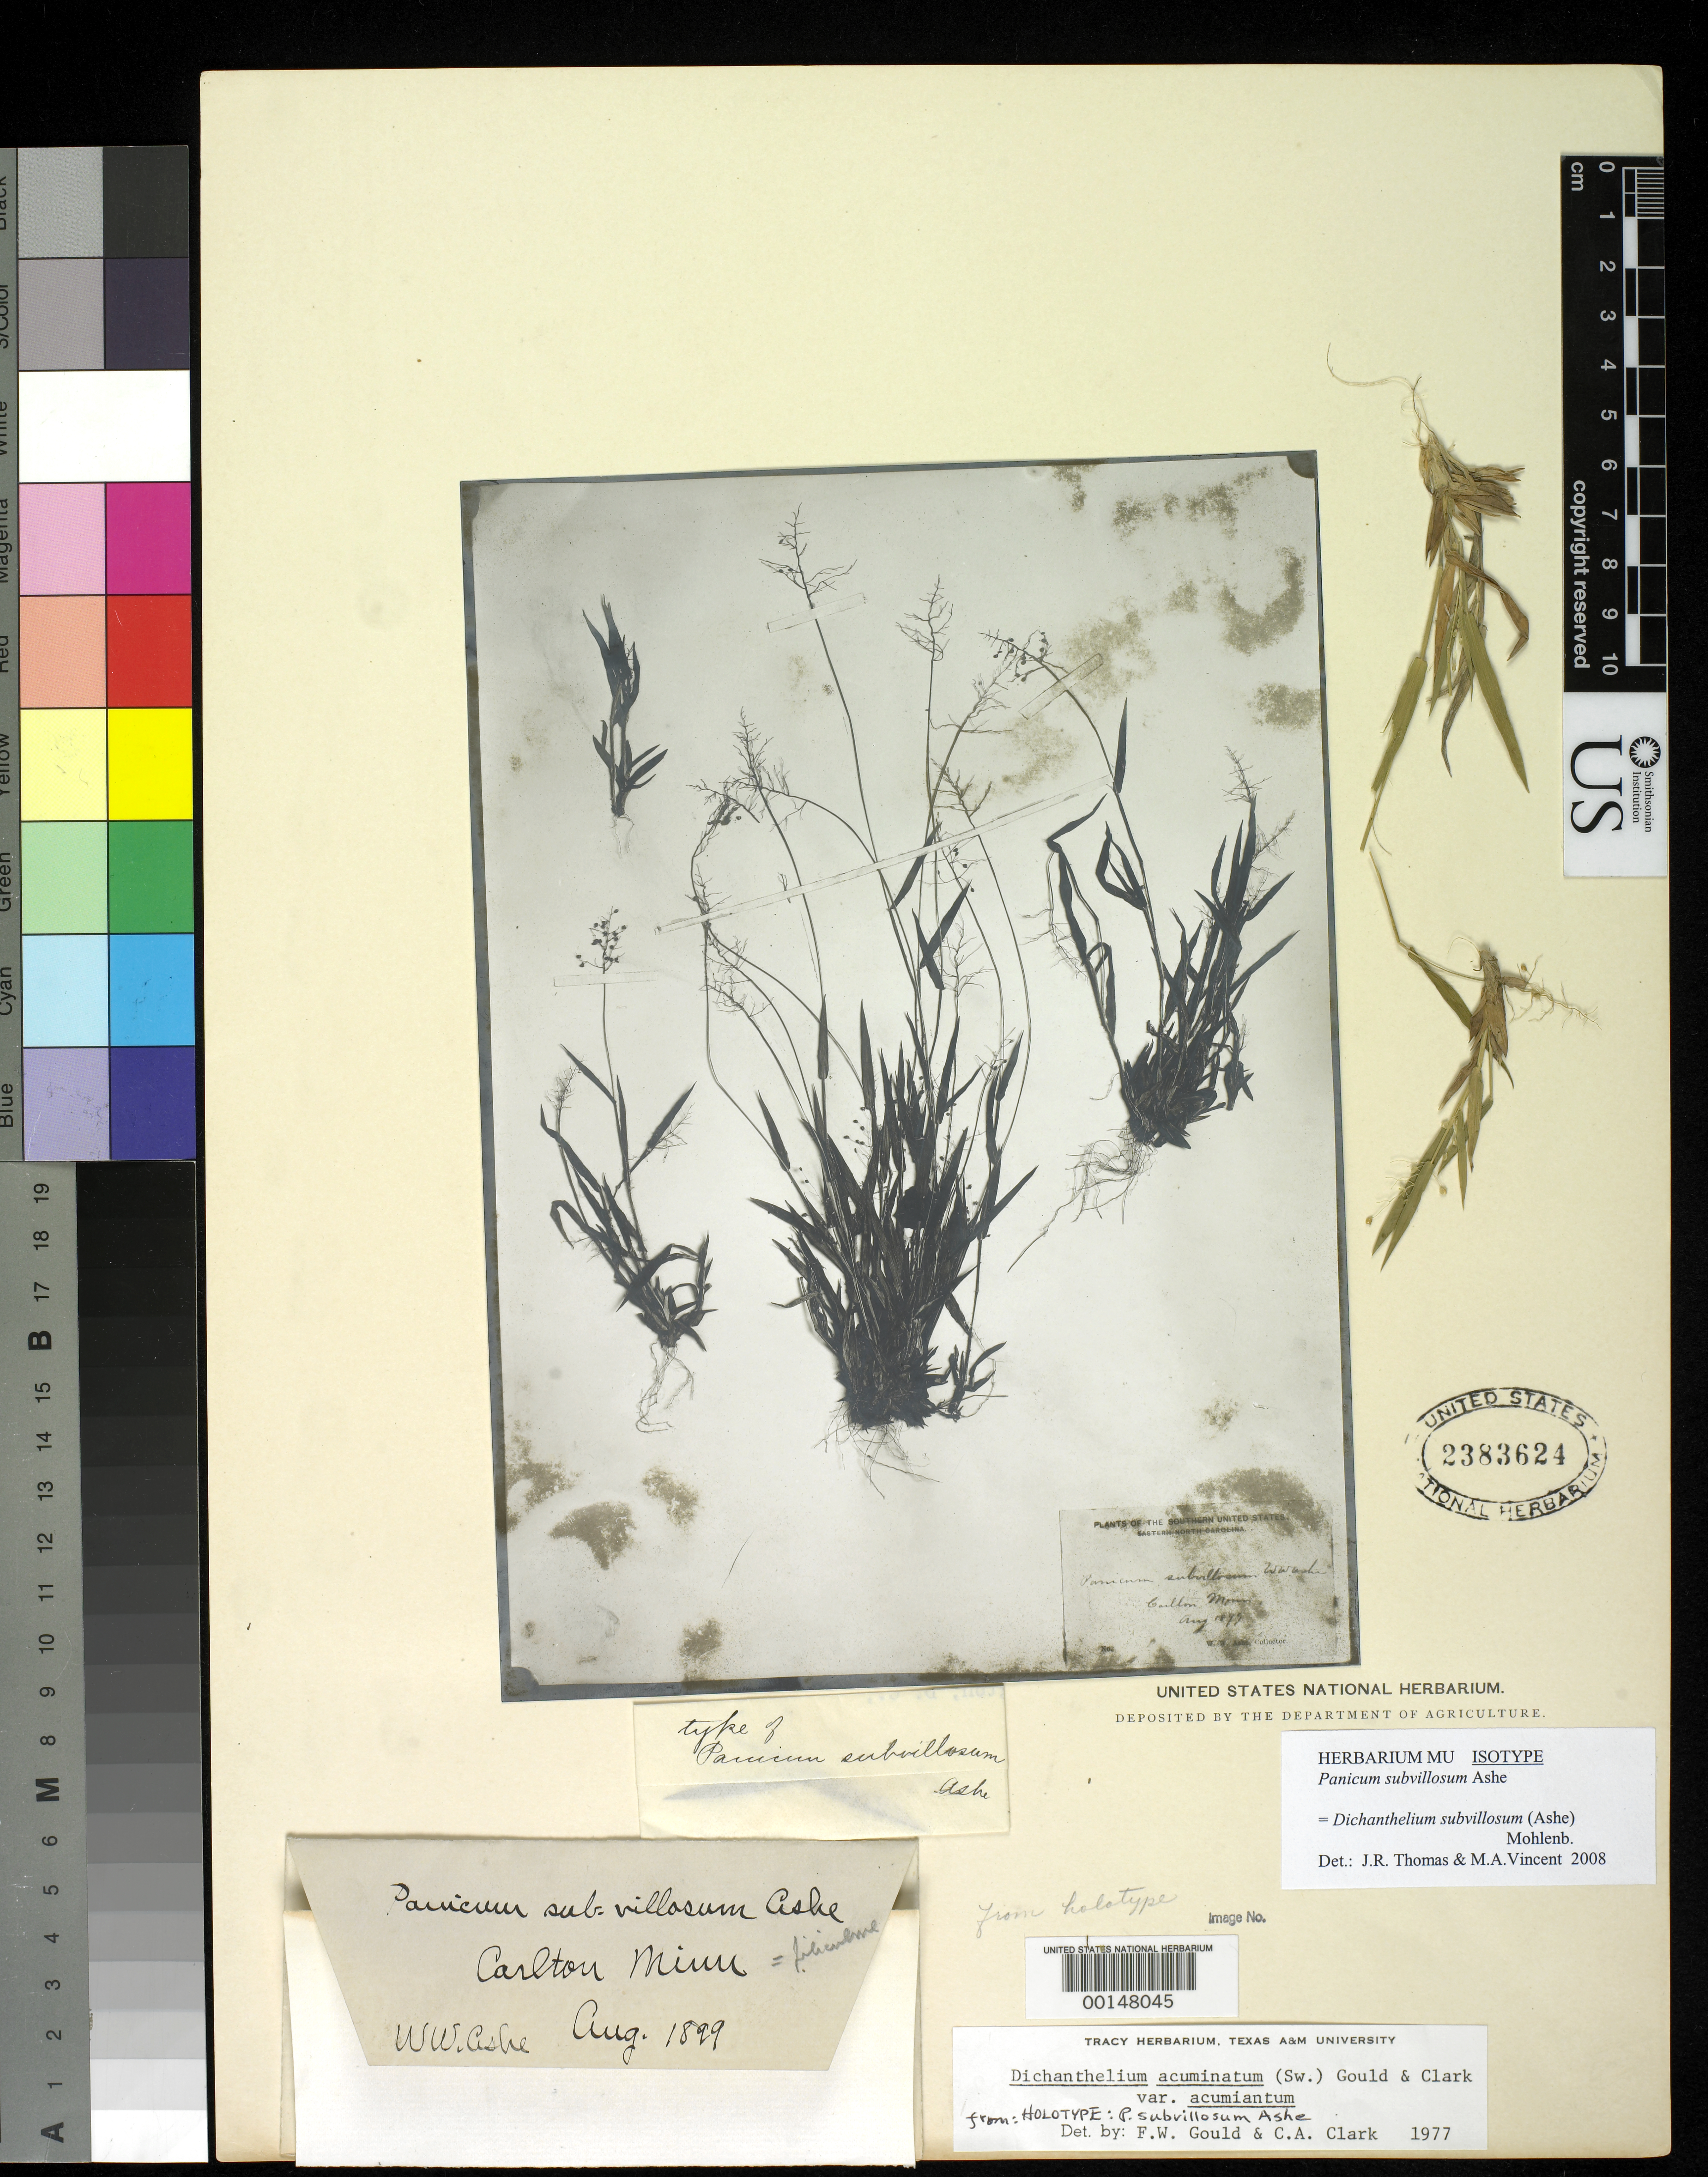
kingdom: Plantae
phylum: Tracheophyta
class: Liliopsida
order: Poales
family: Poaceae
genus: Panicum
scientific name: Panicum subvillosum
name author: Ashe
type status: Isotype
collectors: W. W. Ashe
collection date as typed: Aug 1899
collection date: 1899-08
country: United States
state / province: Minnesota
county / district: Carlton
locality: Carlton.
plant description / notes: Photograph and fragmentary material of holotype specimen.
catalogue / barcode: US 2383624